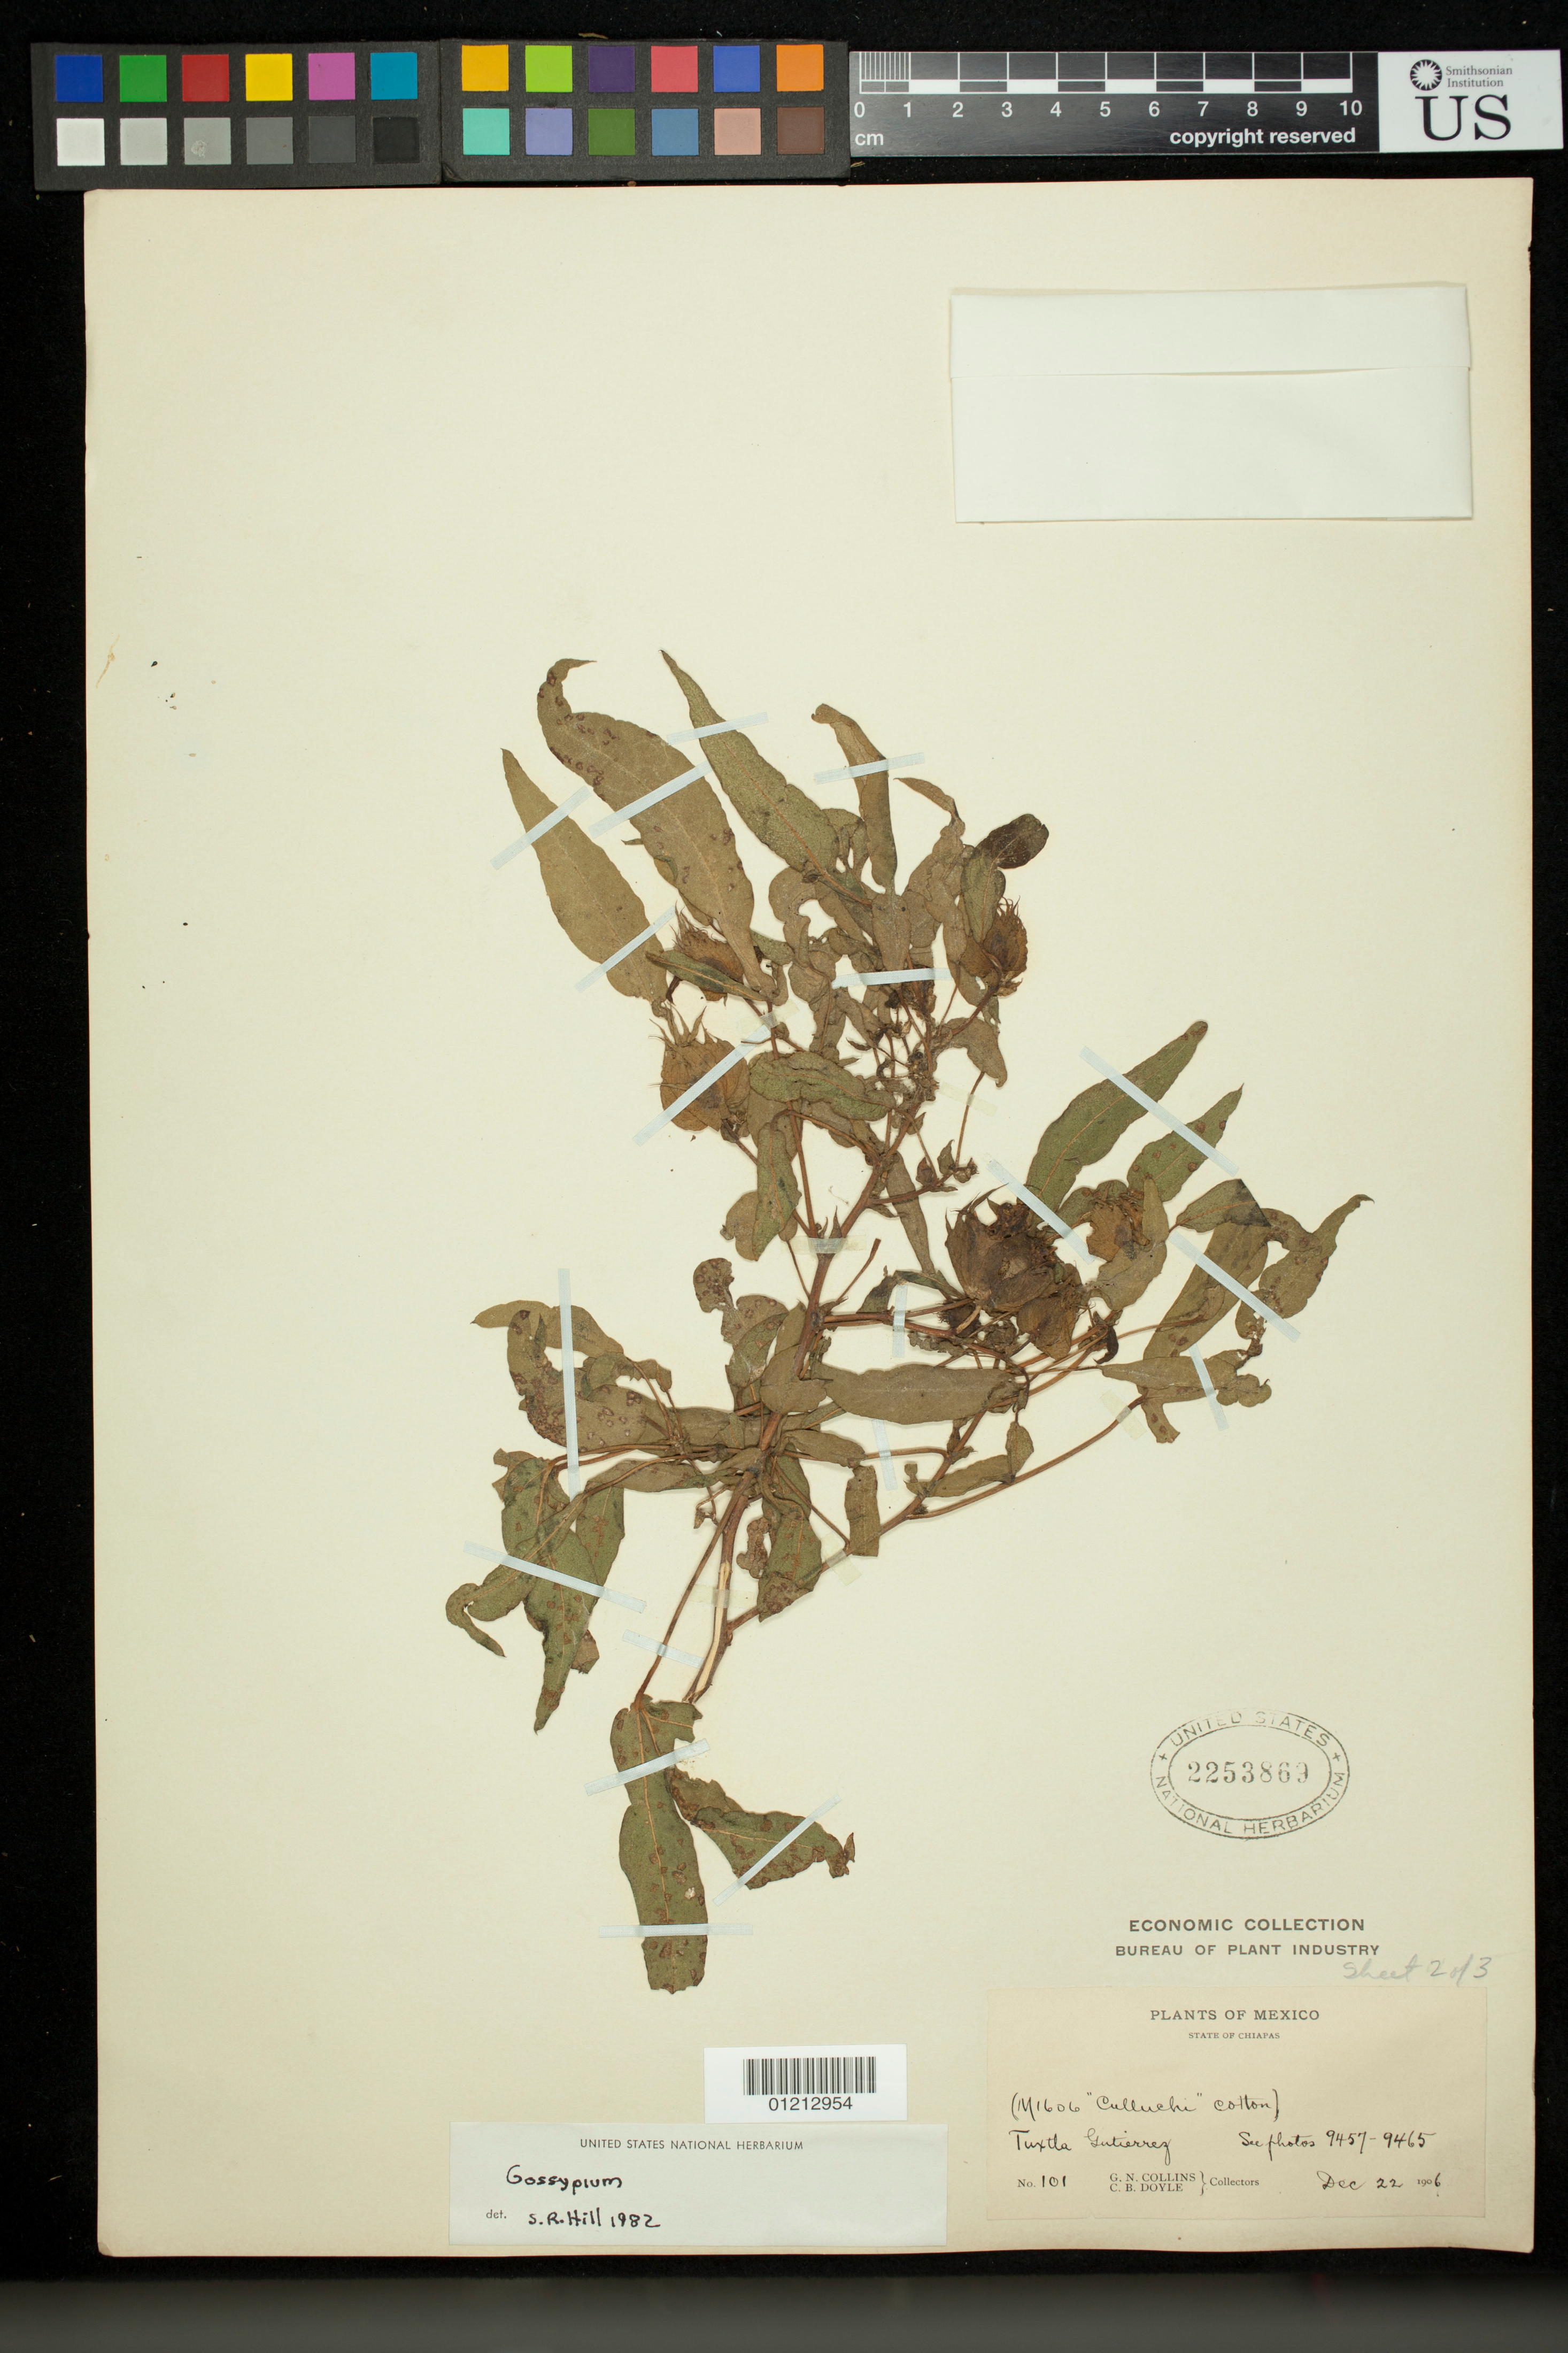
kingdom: Plantae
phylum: Tracheophyta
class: Magnoliopsida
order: Malvales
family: Malvaceae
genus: Gossypium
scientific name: Gossypium sp.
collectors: G. N. Collins & C. Doyle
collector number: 101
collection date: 1906-12-22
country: Mexico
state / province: Chiapas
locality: Tuxtla Gutierrez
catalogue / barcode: US 2253869